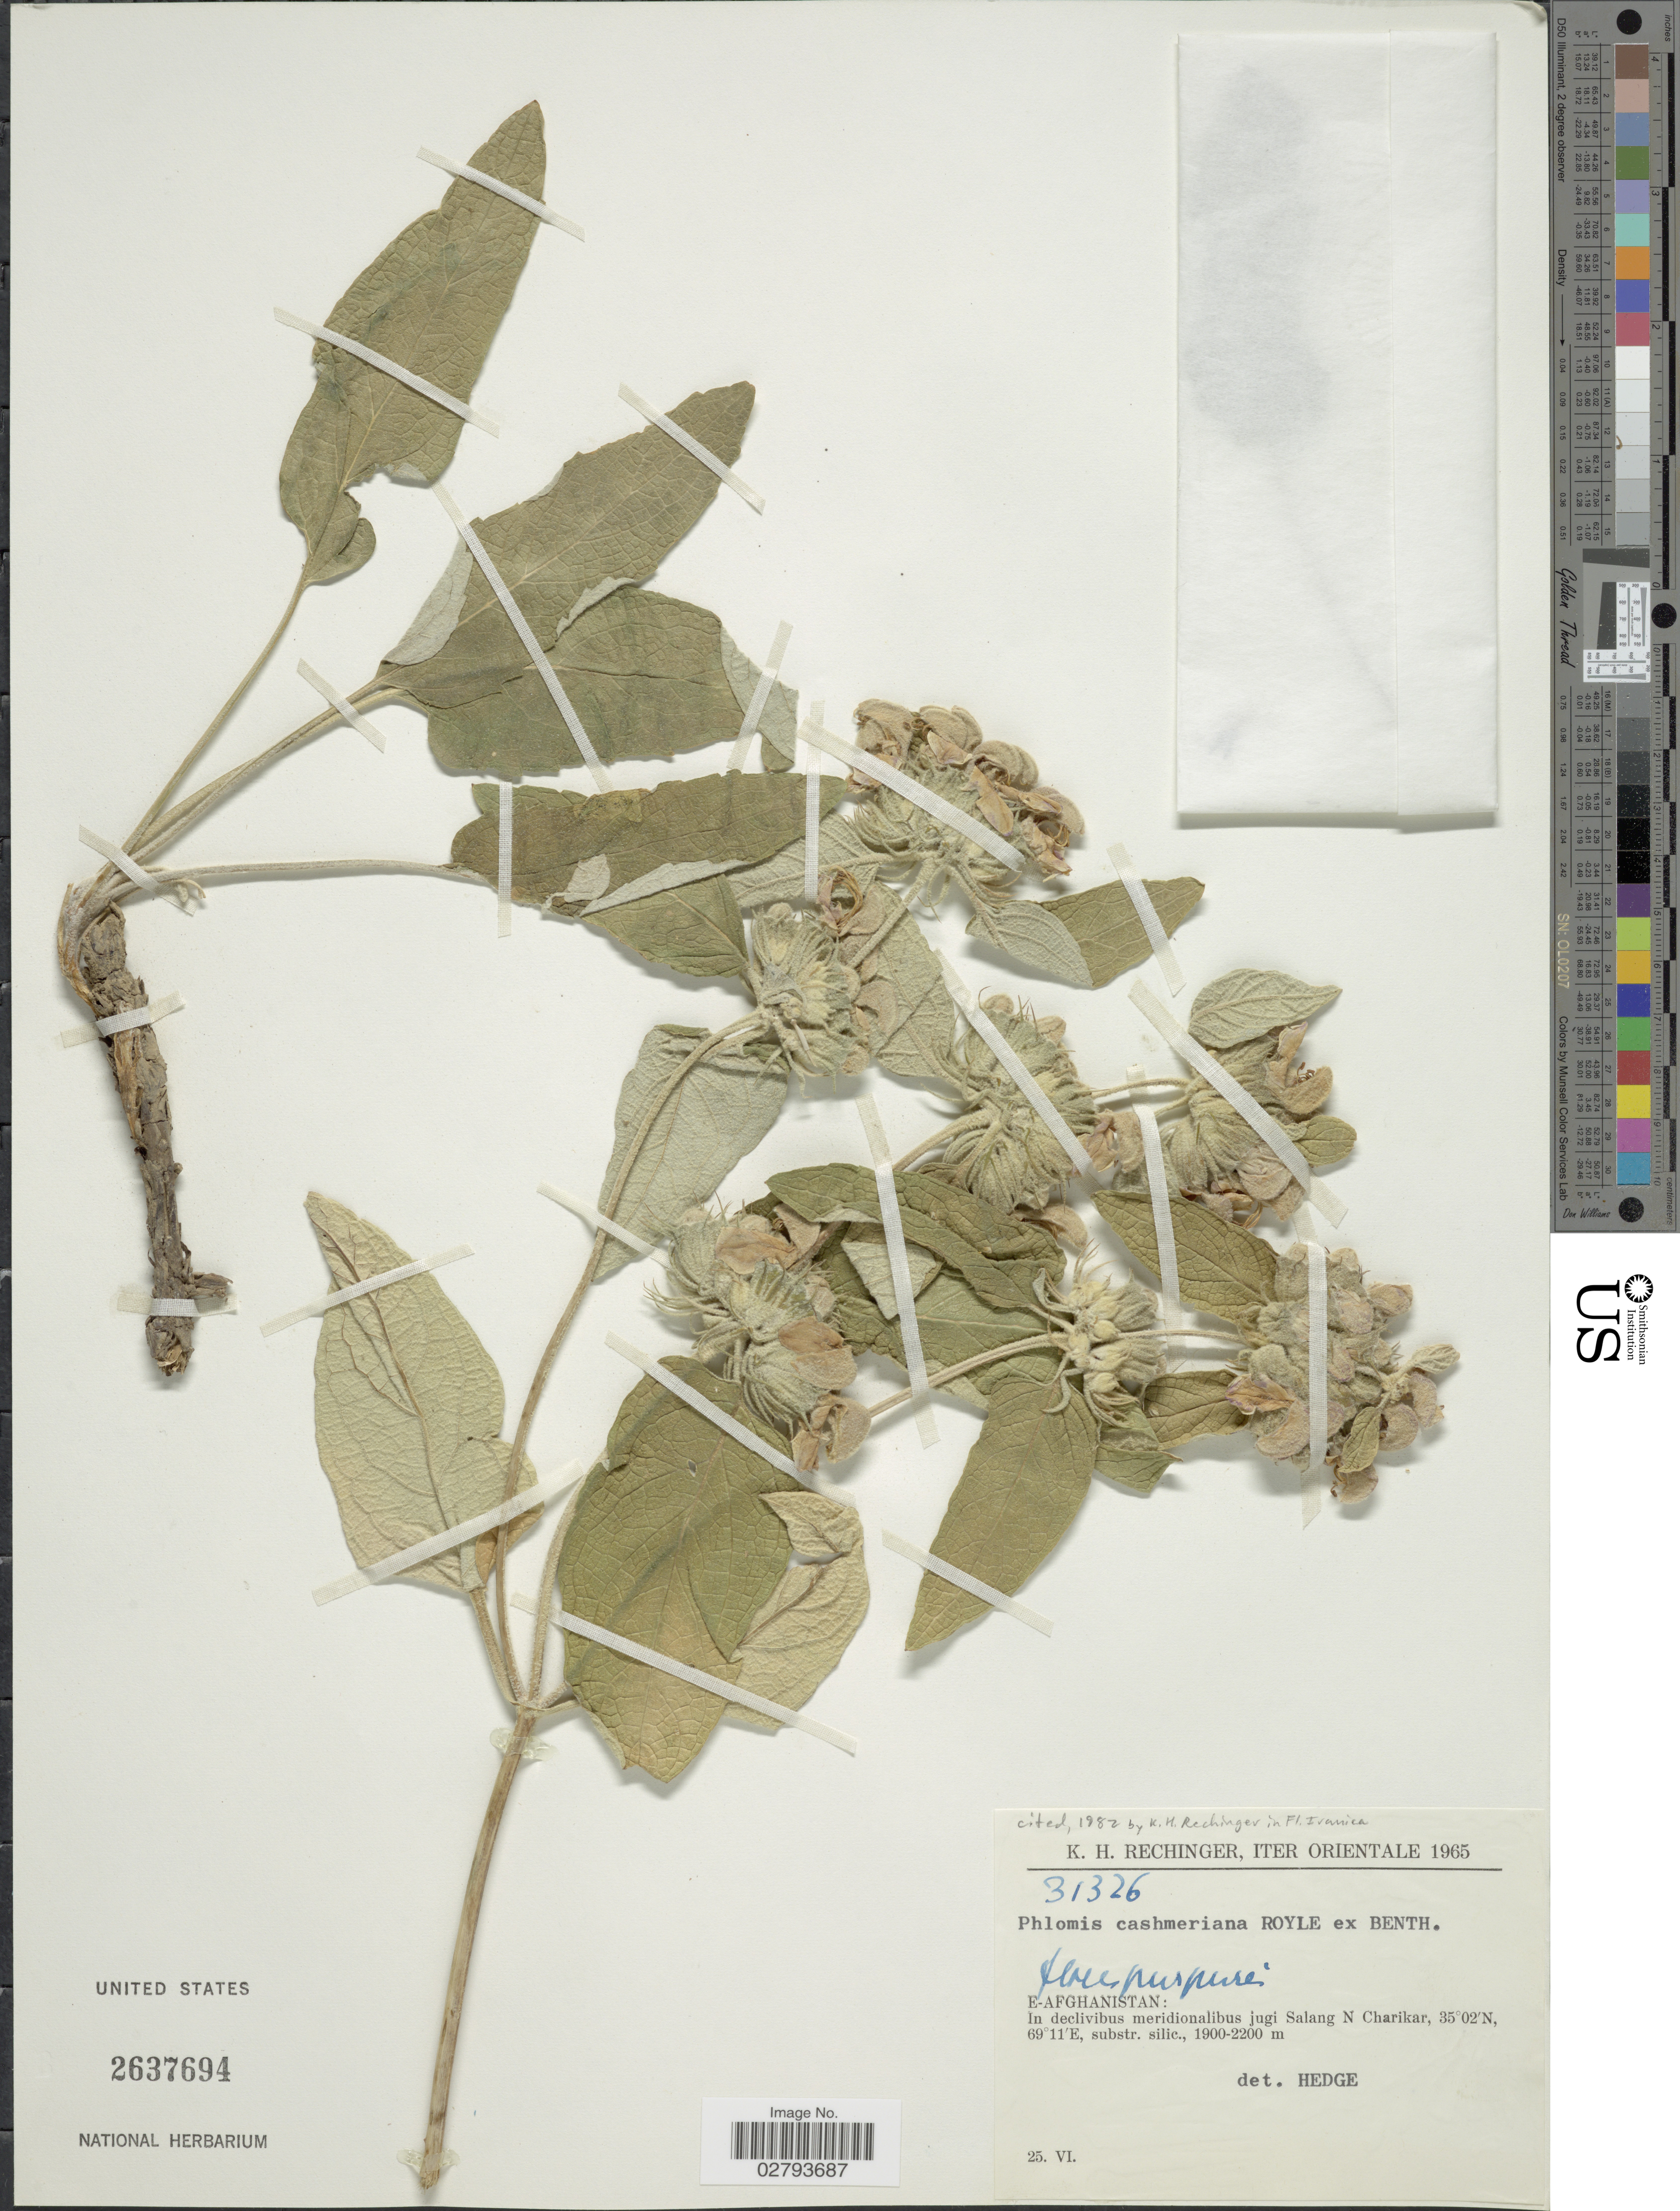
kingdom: Plantae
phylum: Tracheophyta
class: Magnoliopsida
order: Lamiales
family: Lamiaceae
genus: Phlomis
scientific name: Phlomis cashmeriana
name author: Royle ex Benth.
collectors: K. H. Rechinger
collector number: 31326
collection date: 1965-06-25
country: Afghanistan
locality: Orientale. E-Afghanistan: In declivibus meridionalis jugi Salang N Charikar.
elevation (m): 1900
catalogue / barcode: US 2637694